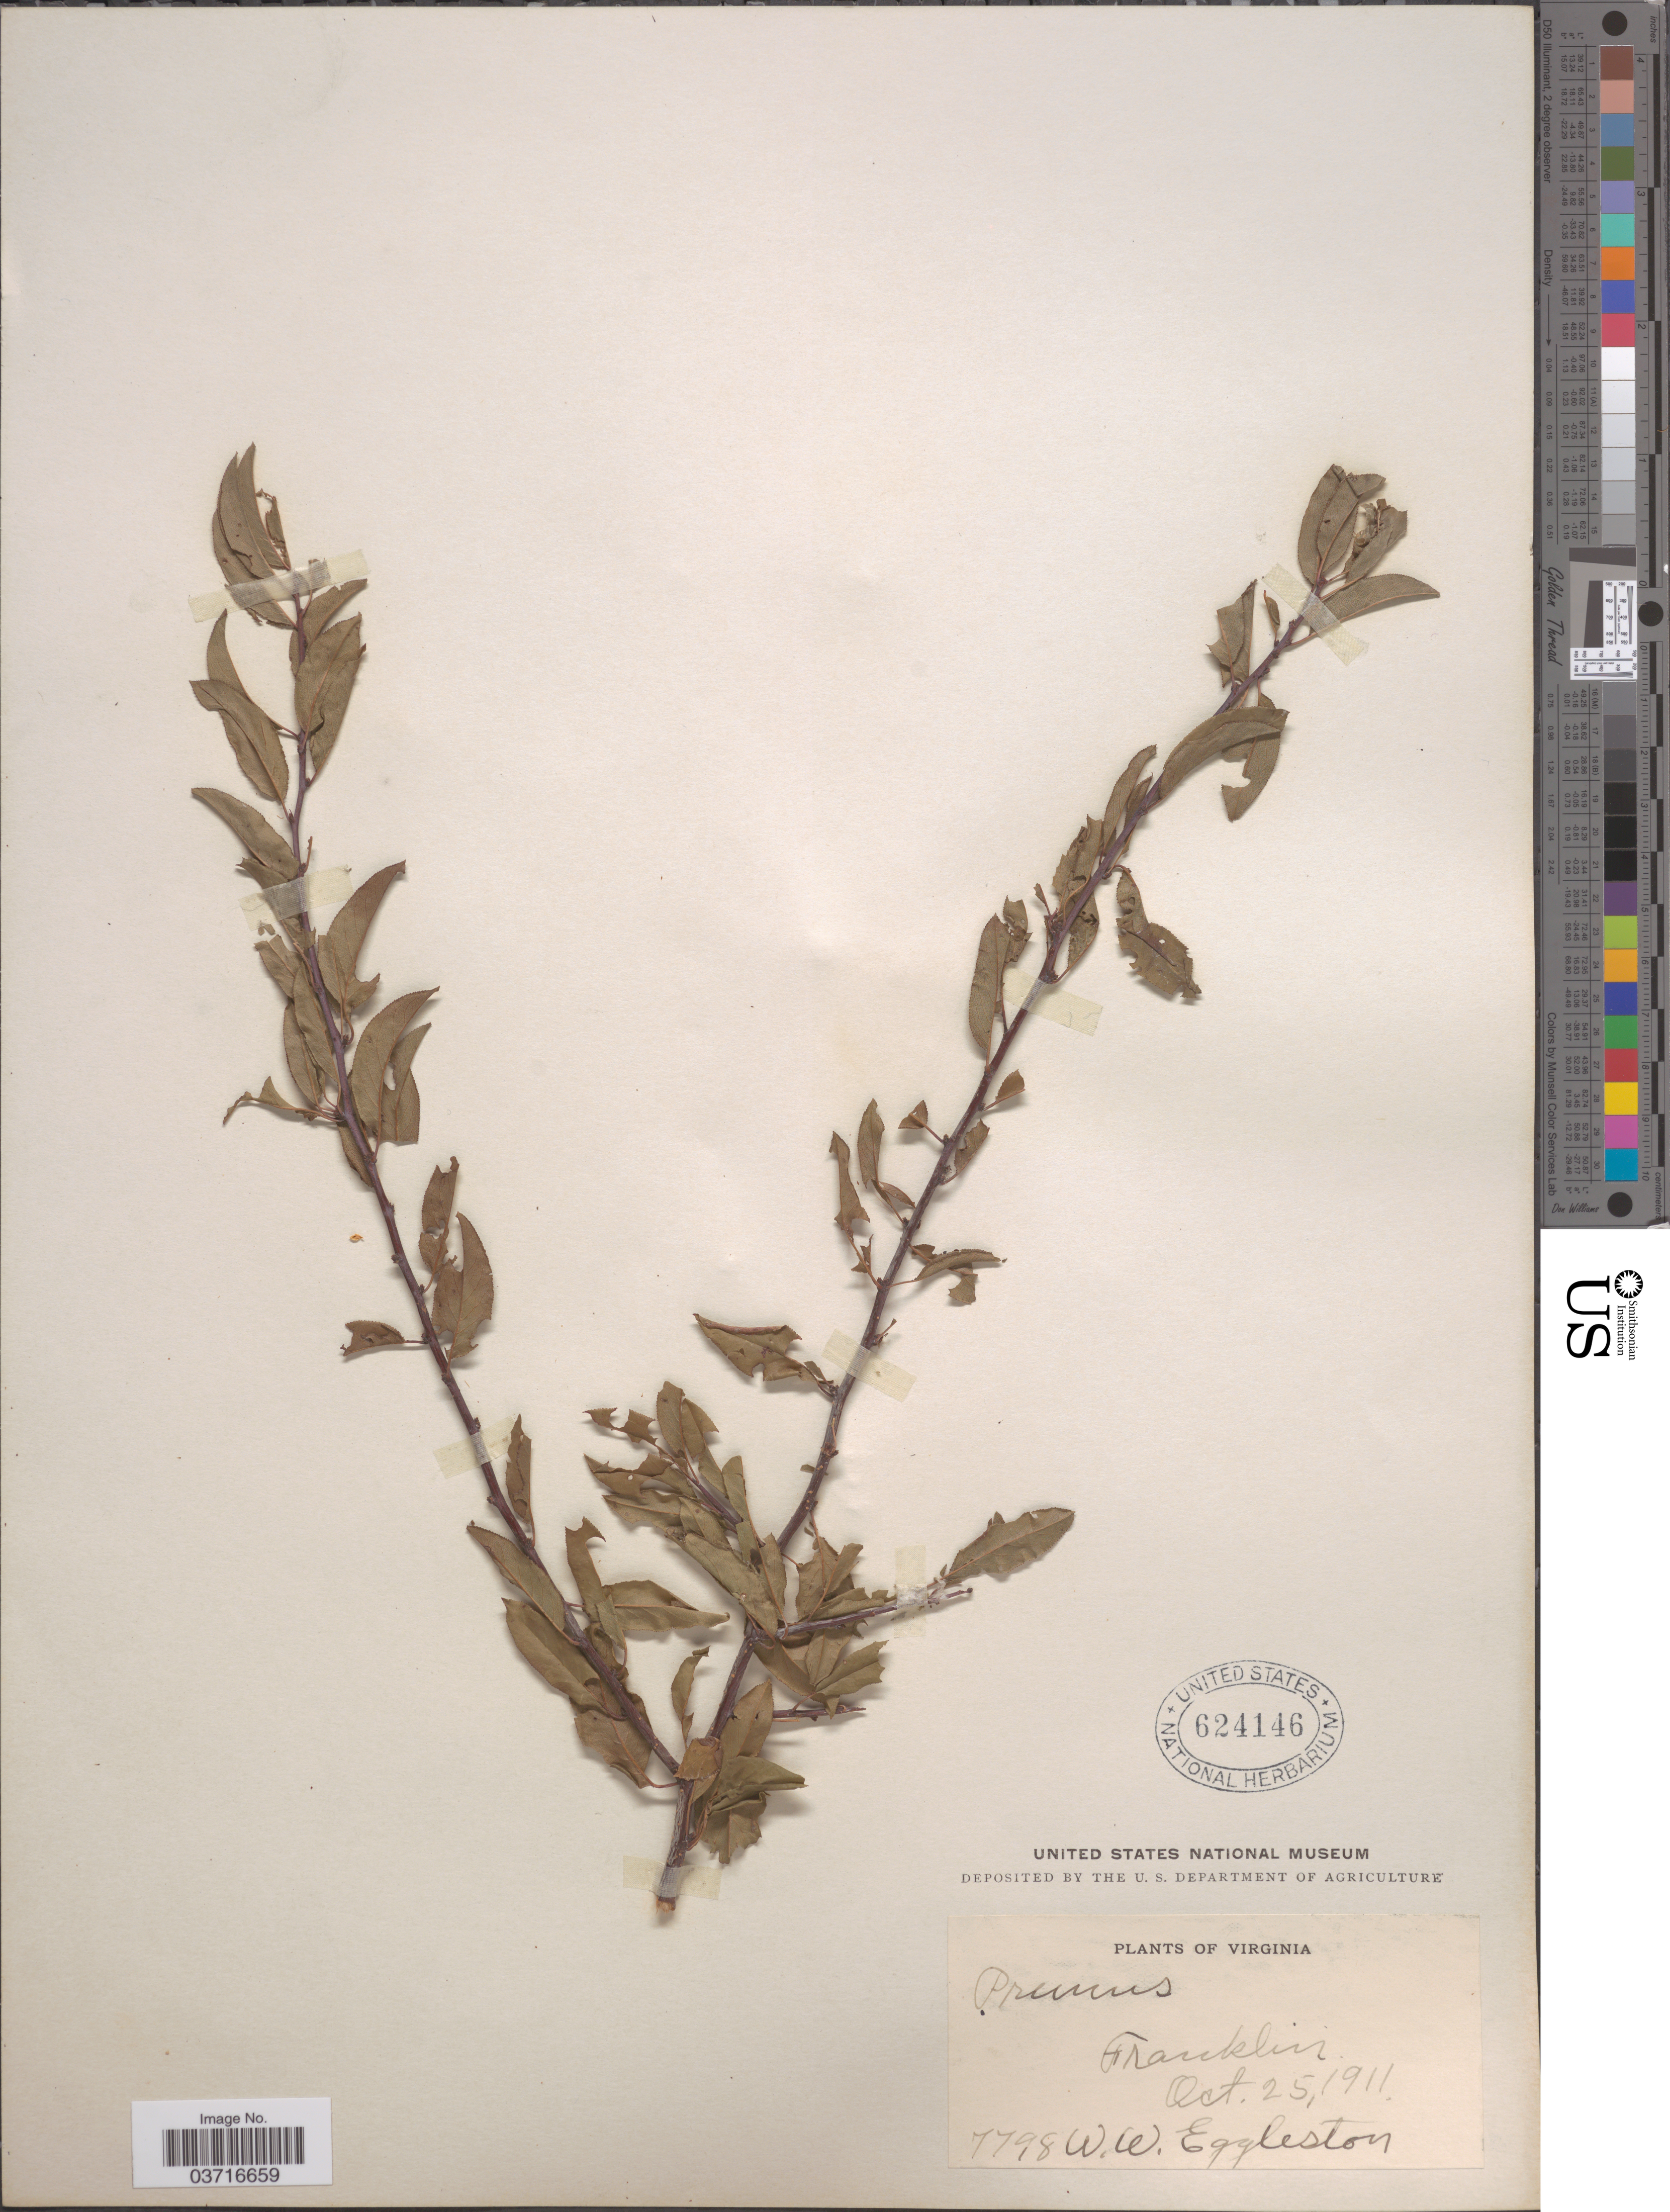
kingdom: Plantae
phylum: Tracheophyta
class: Magnoliopsida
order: Rosales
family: Rosaceae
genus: Prunus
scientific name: Prunus sp.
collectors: W. W. Eggleston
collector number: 7798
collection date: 1911-10-25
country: United States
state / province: Virginia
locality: Franklin.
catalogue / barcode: US 624146